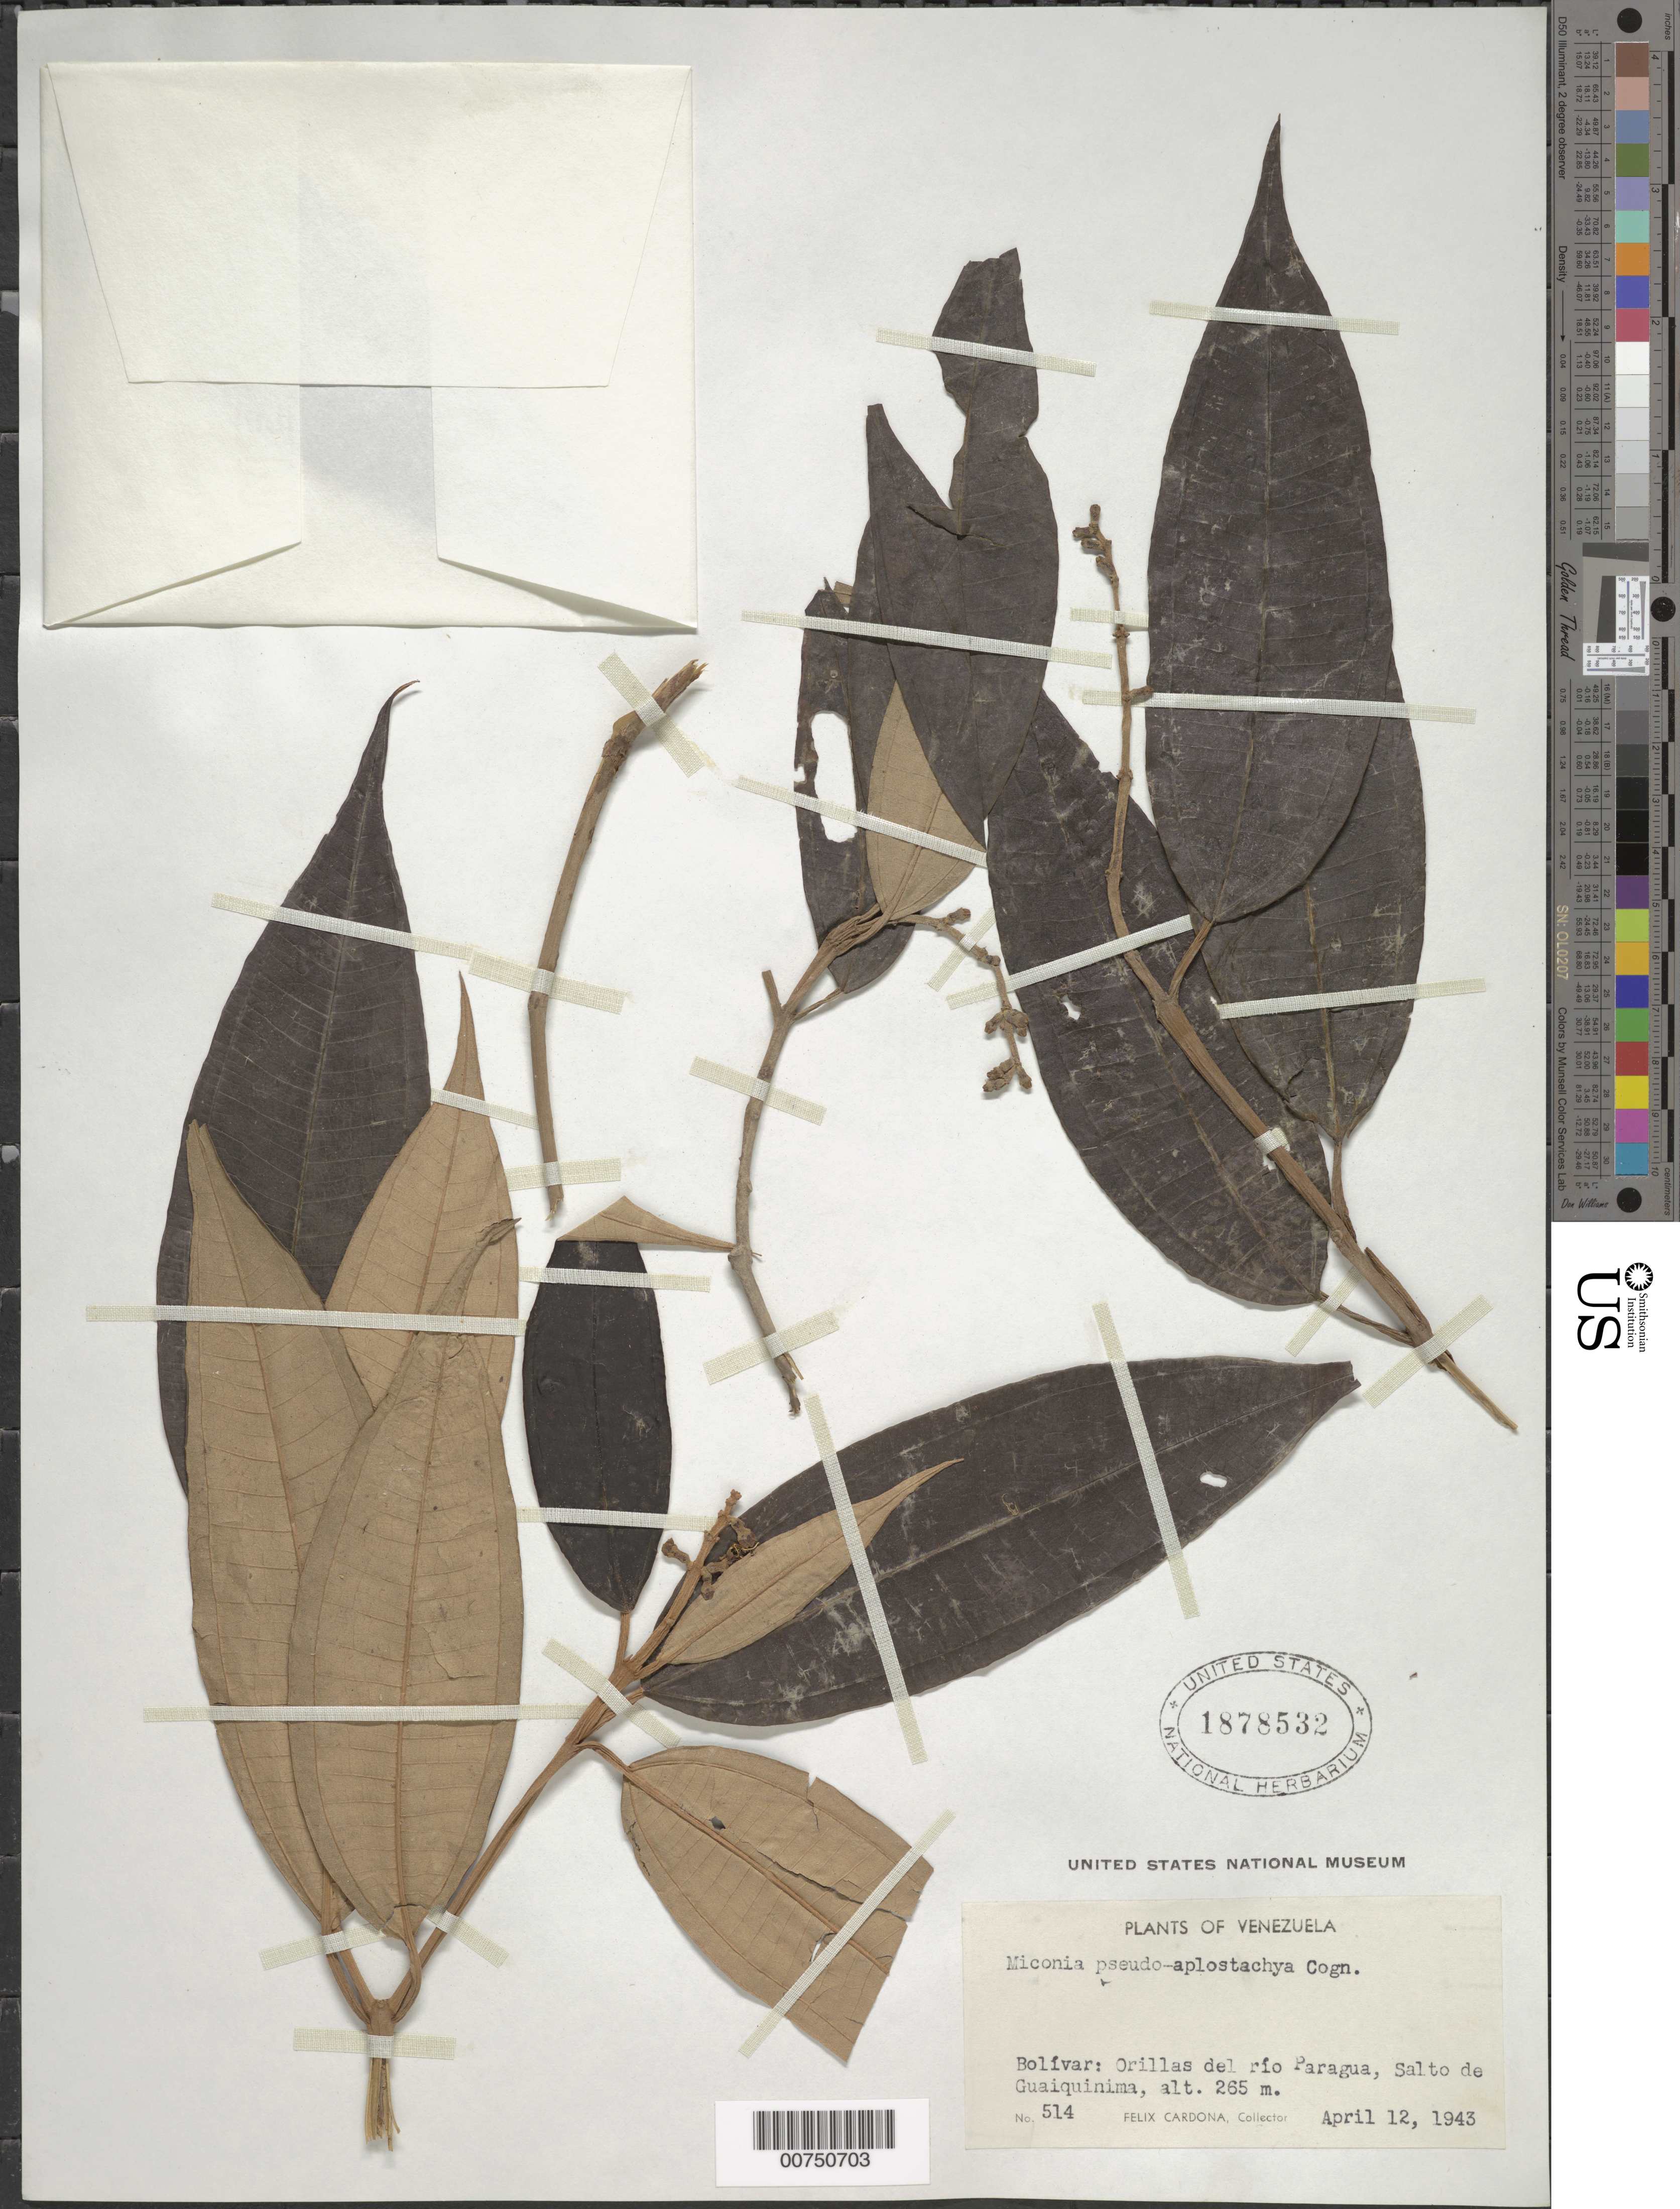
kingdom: Plantae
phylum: Tracheophyta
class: Magnoliopsida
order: Myrtales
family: Melastomataceae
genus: Miconia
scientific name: Miconia pseudoaplostachya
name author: Cogn.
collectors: F. Cardona Puig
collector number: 514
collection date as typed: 12-Apr-43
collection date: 1943-04-12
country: Venezuela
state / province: Bolívar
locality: Río Paragua, Salto Guaiquinima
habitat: Orillas del rio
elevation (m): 265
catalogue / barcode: US 1878532